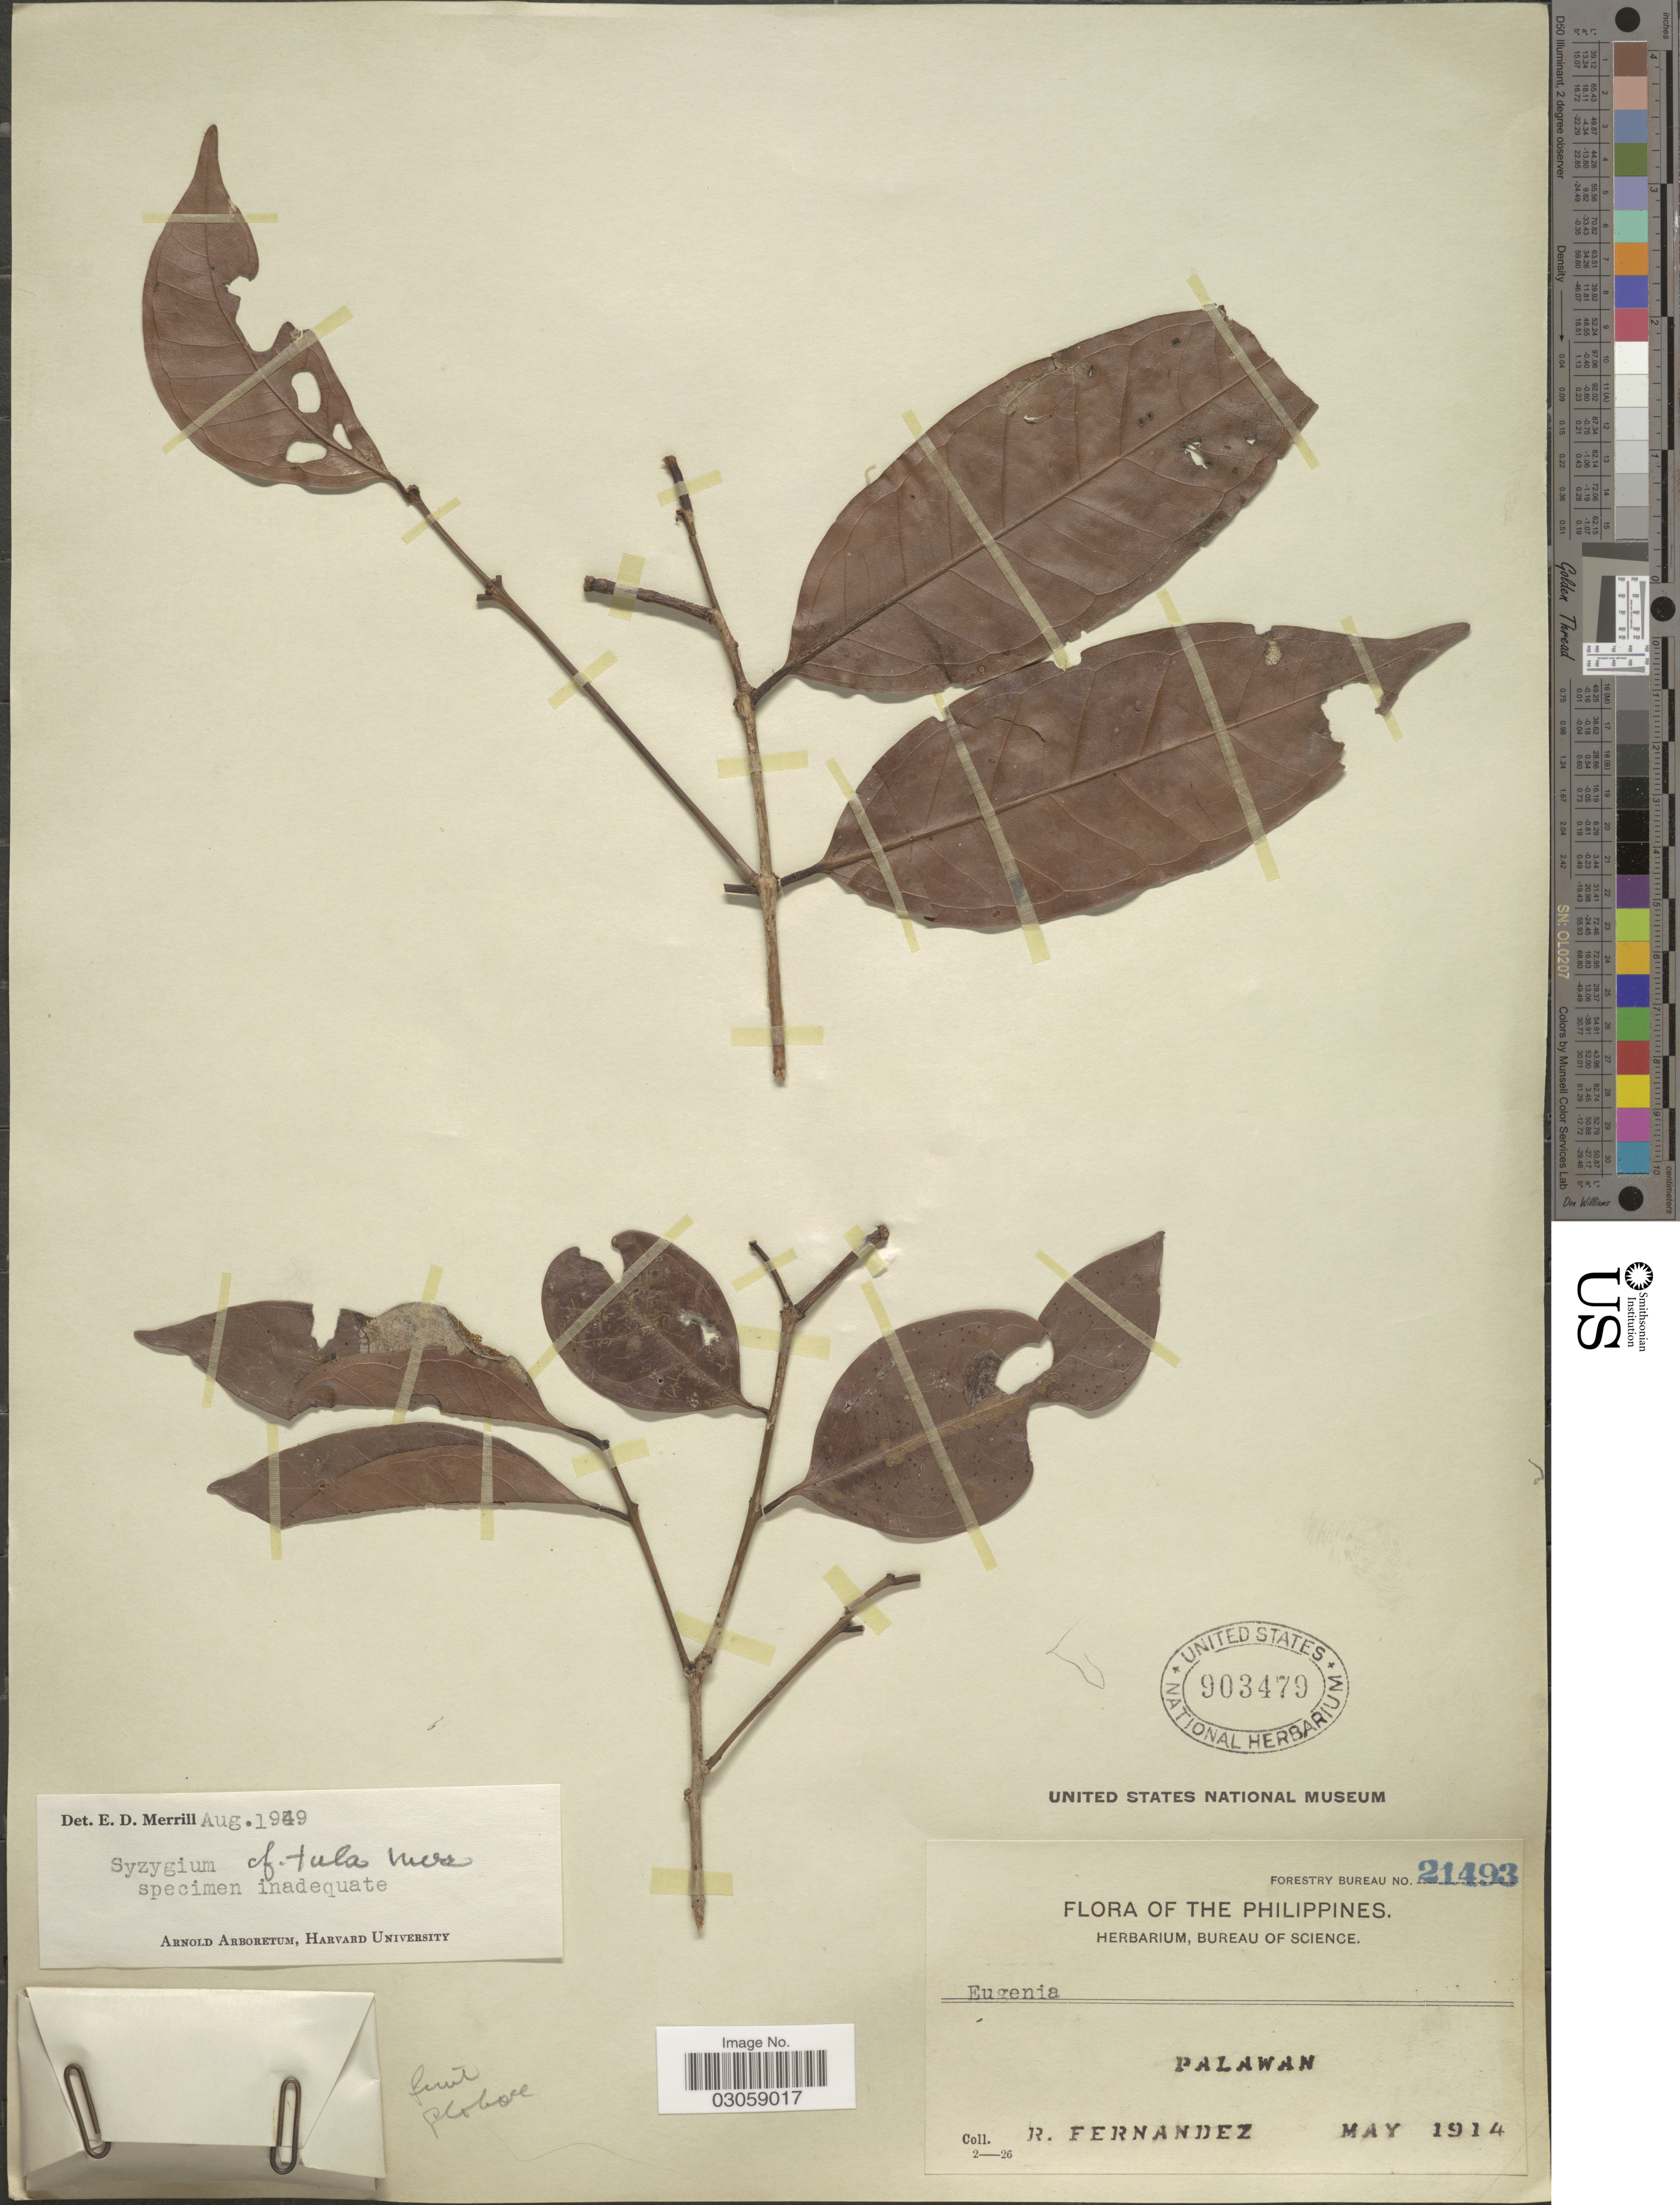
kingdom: Plantae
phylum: Tracheophyta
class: Magnoliopsida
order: Myrtales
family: Myrtaceae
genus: Syzygium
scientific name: Syzygium tula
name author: (Merr.) Merr.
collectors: R. Fernandez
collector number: Forestry Bureau 21493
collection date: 1914-05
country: Philippines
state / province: Mimaropa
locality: Palawan.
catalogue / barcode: US 903479